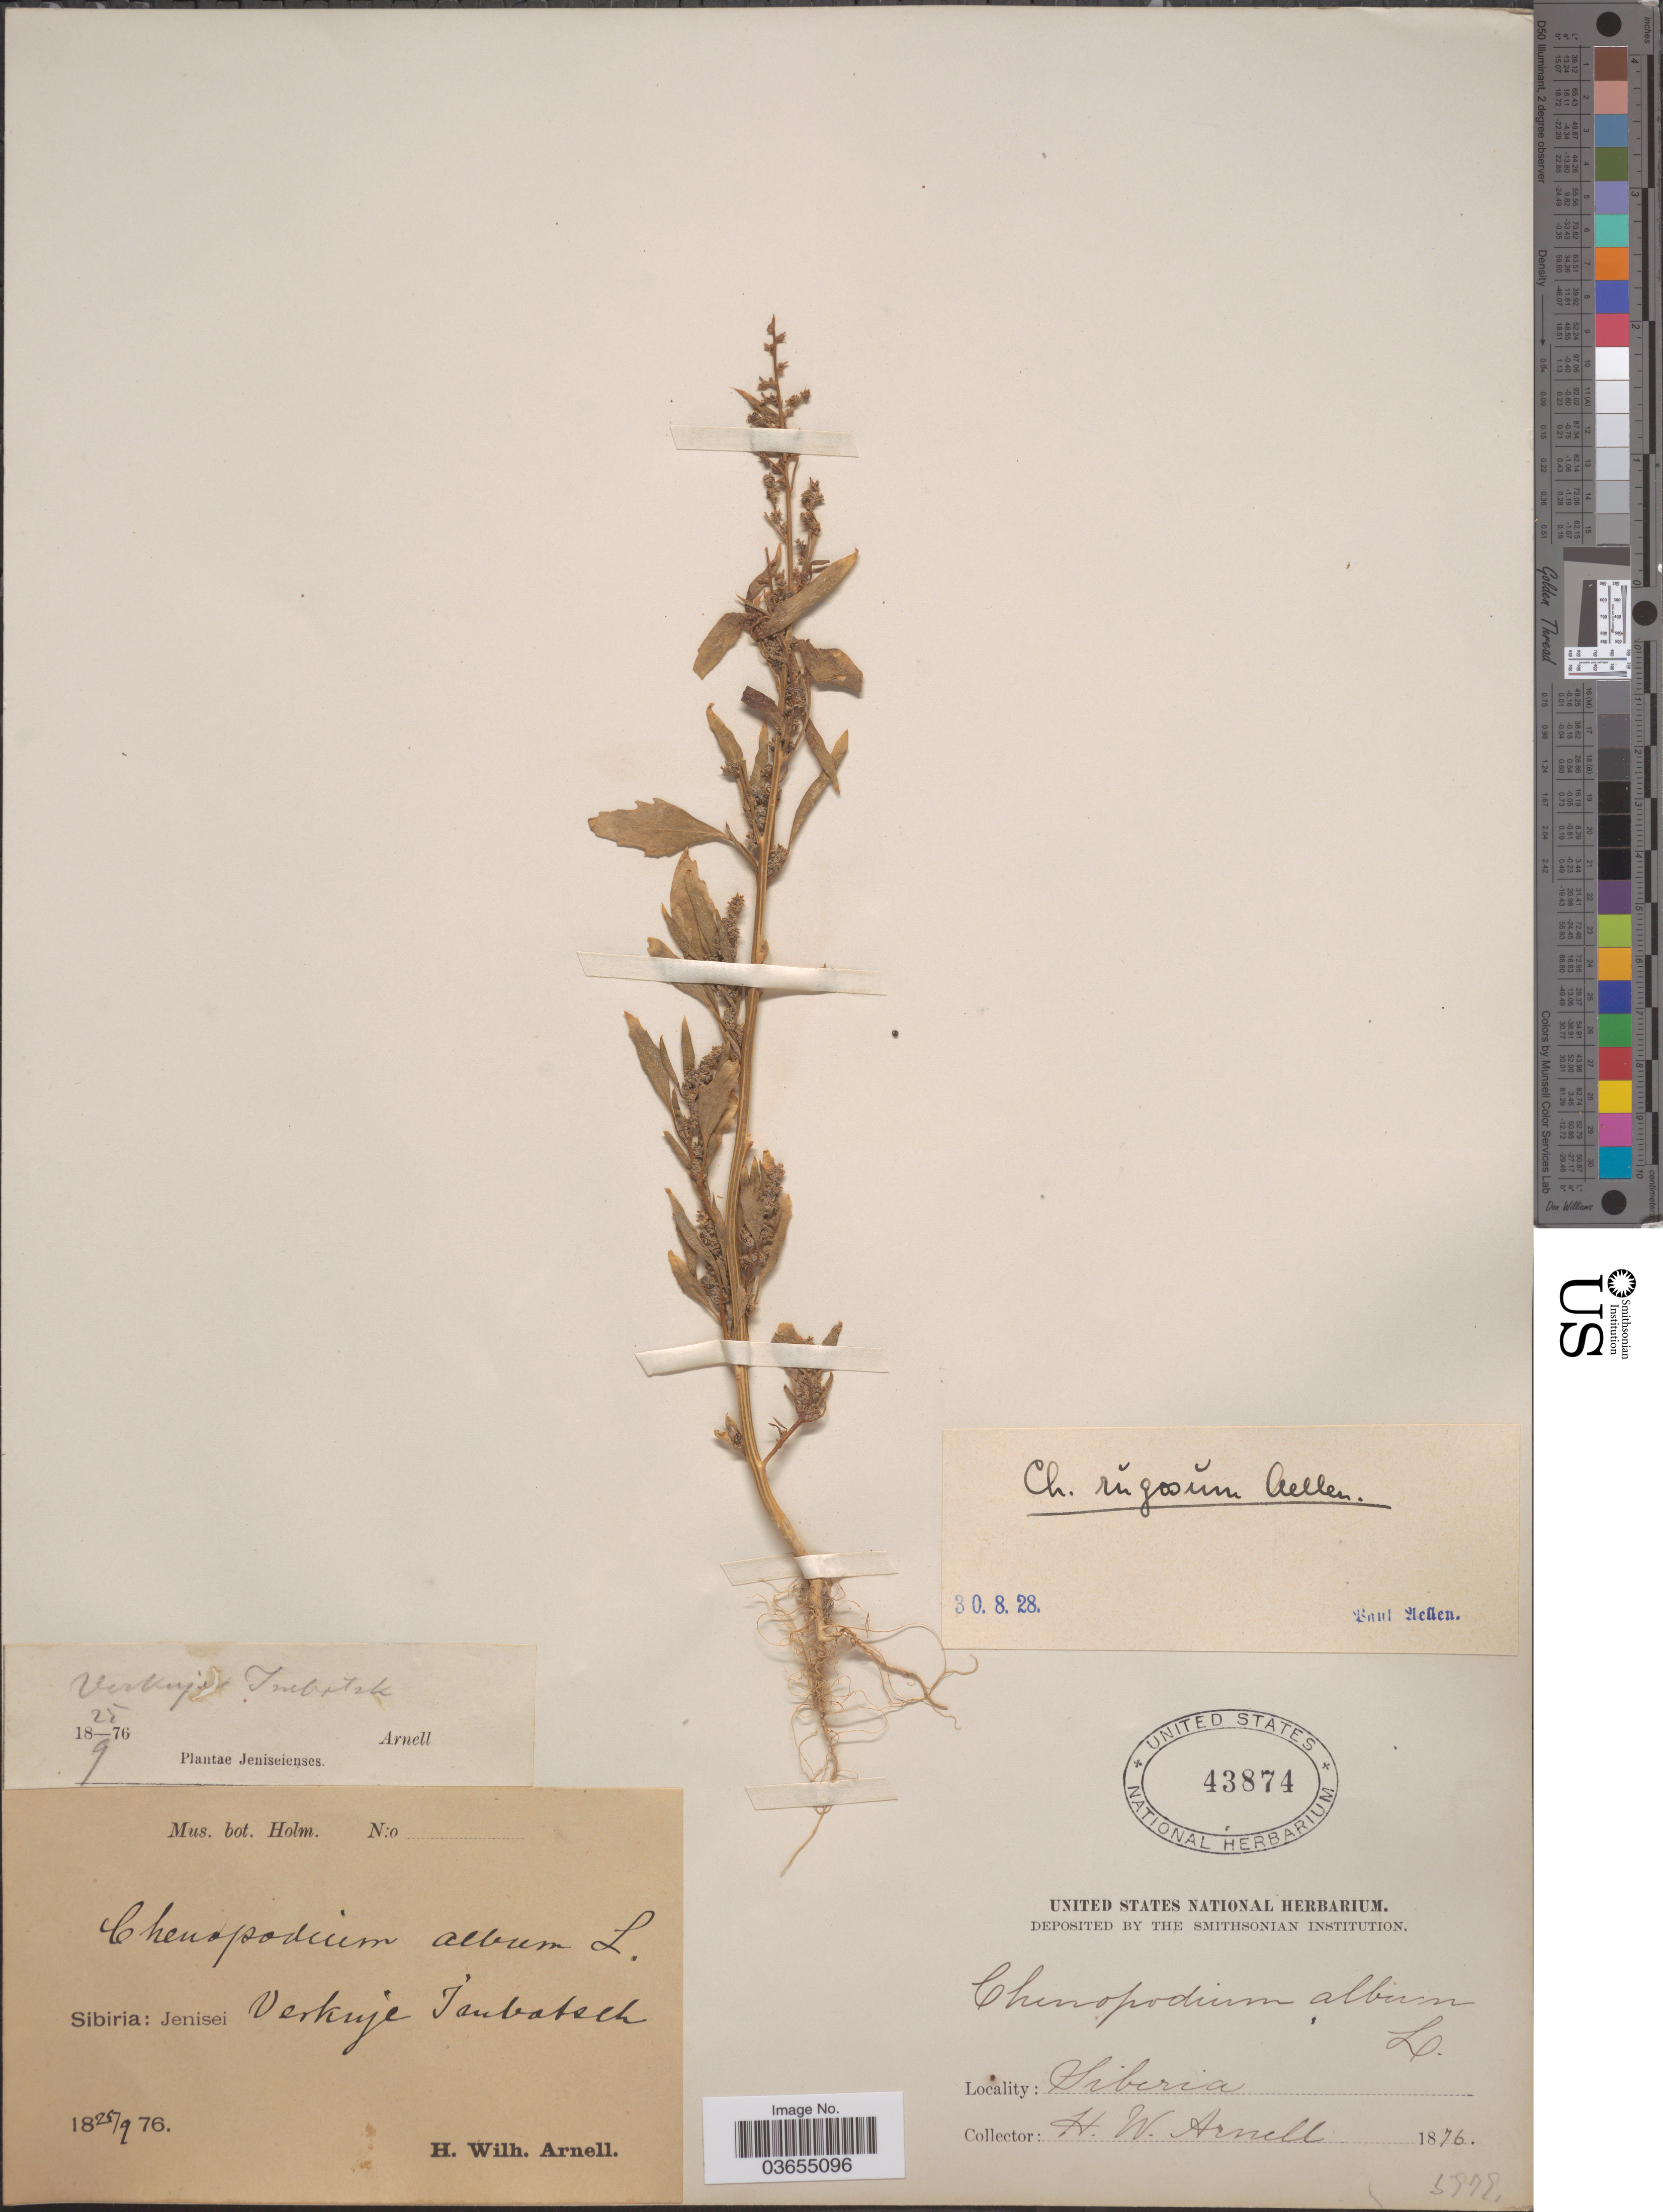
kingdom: Plantae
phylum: Tracheophyta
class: Magnoliopsida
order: Caryophyllales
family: Amaranthaceae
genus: Chenopodium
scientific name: Chenopodium rugosum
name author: Aellen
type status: Holotype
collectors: H. W. Arnell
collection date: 1876-09-25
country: Russian Federation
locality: Sibiria: Jenisei. Verkuje Jmbotsch. [Verkhneimbatsk, Turukhanskiy District, Krasnoyarskiy Kray; at the confluence of the] Verkhniy [Upper] Imbach [River and the] Yenisei (Enisey) River.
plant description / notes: Holotype! Protologue, "Sibiria: Jenissei, Verkuje Jmbotsch, 1876, H. Wilh. Arnell, pro Ch. albo L. (Herb. Wash., ex Mus. Bot. Holm."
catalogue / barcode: US 43874